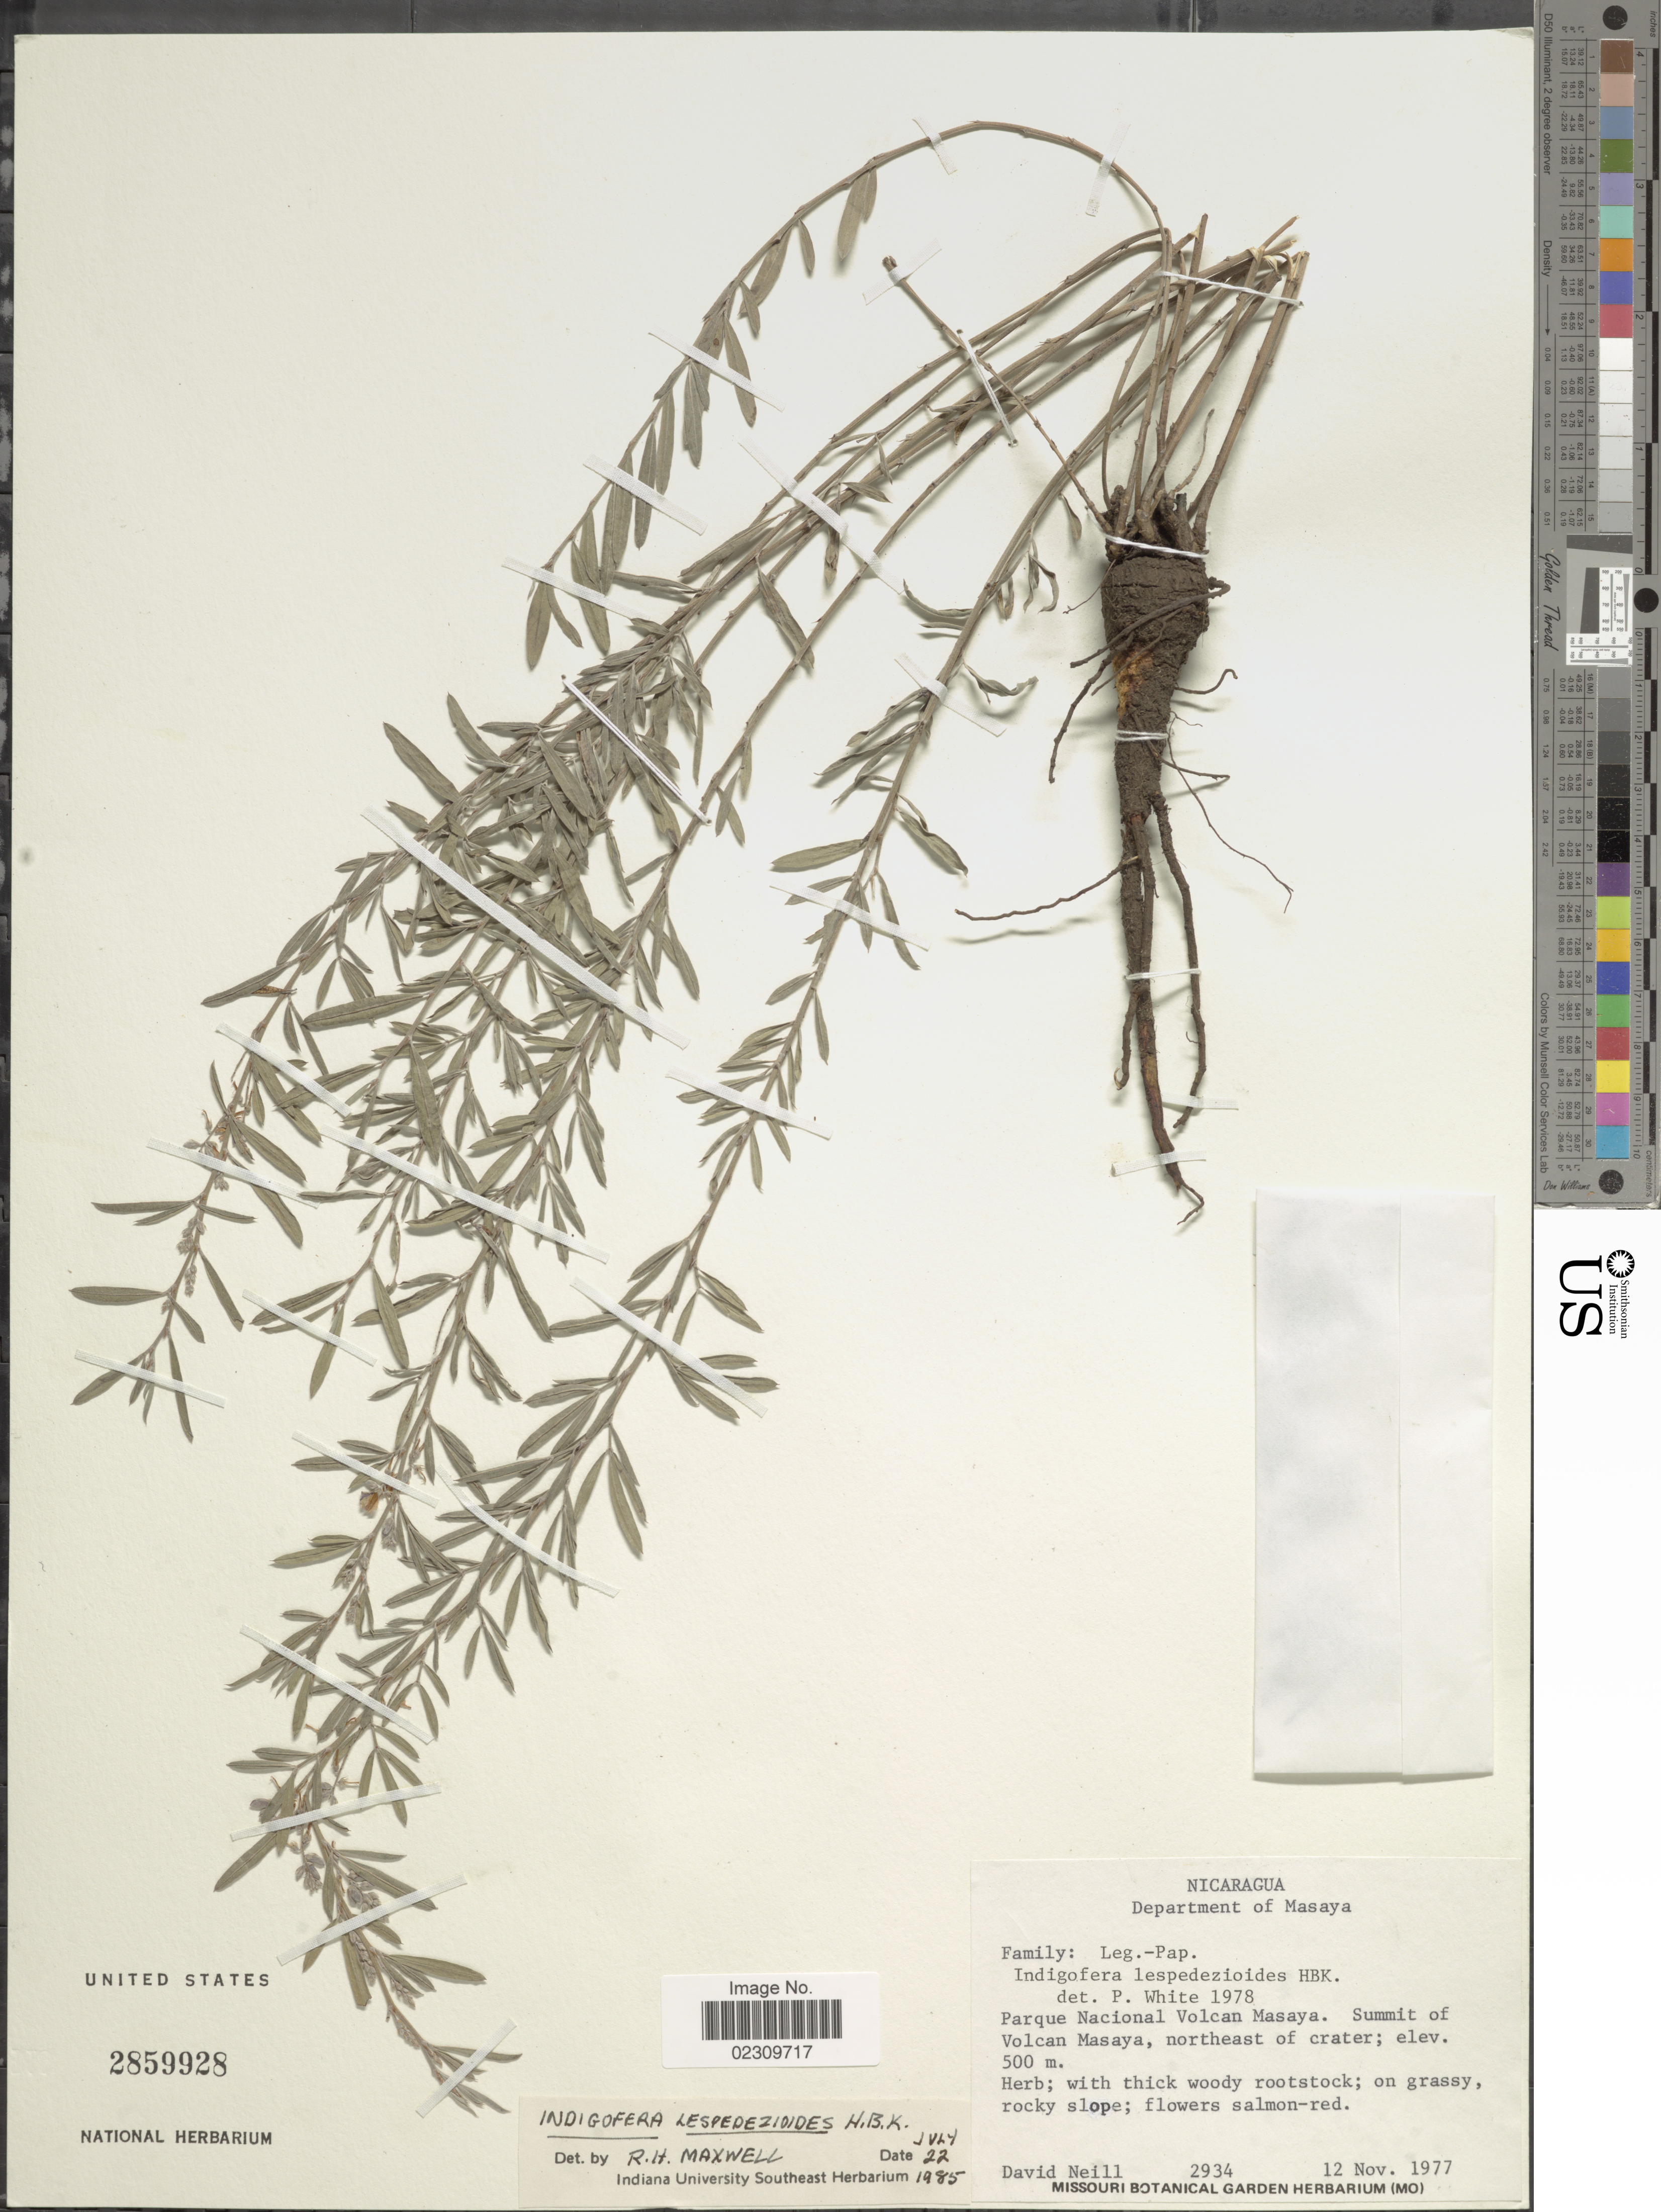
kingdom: Plantae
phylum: Tracheophyta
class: Magnoliopsida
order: Fabales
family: Fabaceae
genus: Indigofera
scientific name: Indigofera lespedezioides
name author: Kunth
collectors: D. A. Neill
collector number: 2934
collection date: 1977-11-12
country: Nicaragua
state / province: Masaya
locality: Department of Masaya. Parque Nacional Volcan Masaya. Summit of Volcan Masaya, northeast of crater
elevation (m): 500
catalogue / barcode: US 2859928